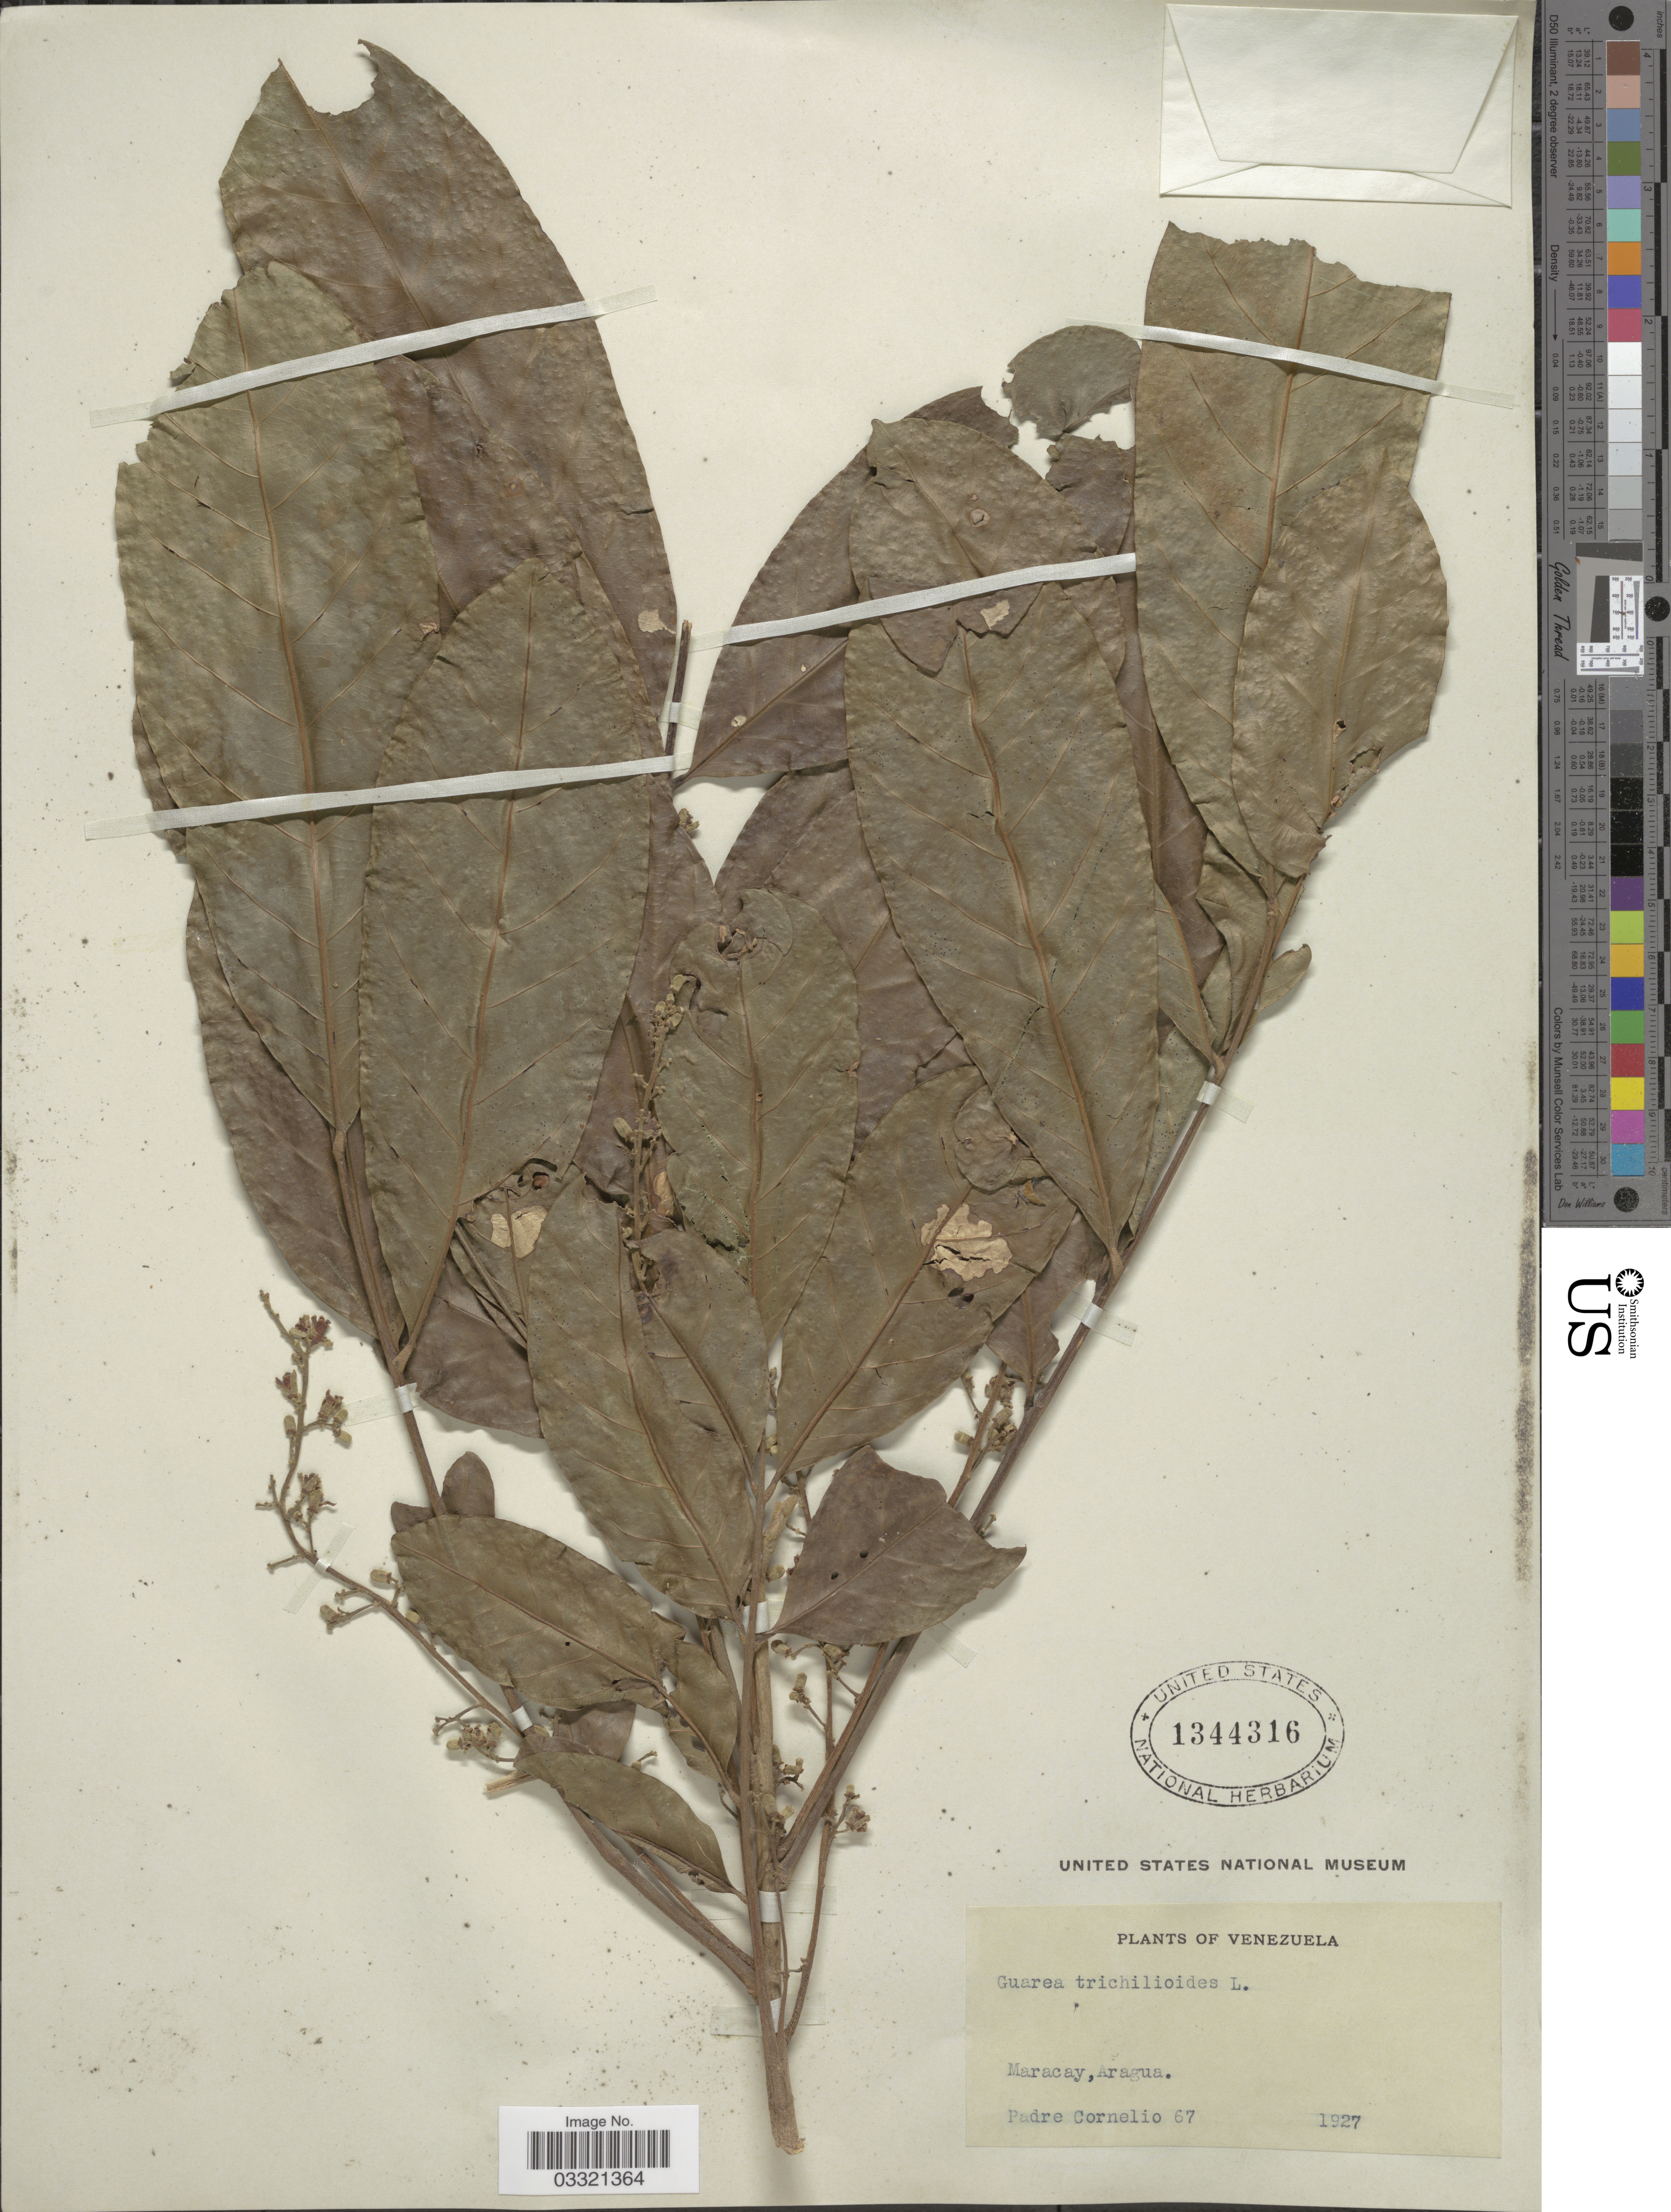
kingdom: Plantae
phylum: Tracheophyta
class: Magnoliopsida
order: Sapindales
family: Meliaceae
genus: Guarea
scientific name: Guarea guidonia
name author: (L.) Sleumer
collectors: P. Cornelio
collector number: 67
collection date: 1927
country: Venezuela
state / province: Aragua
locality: Maracay.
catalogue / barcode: US 1344316